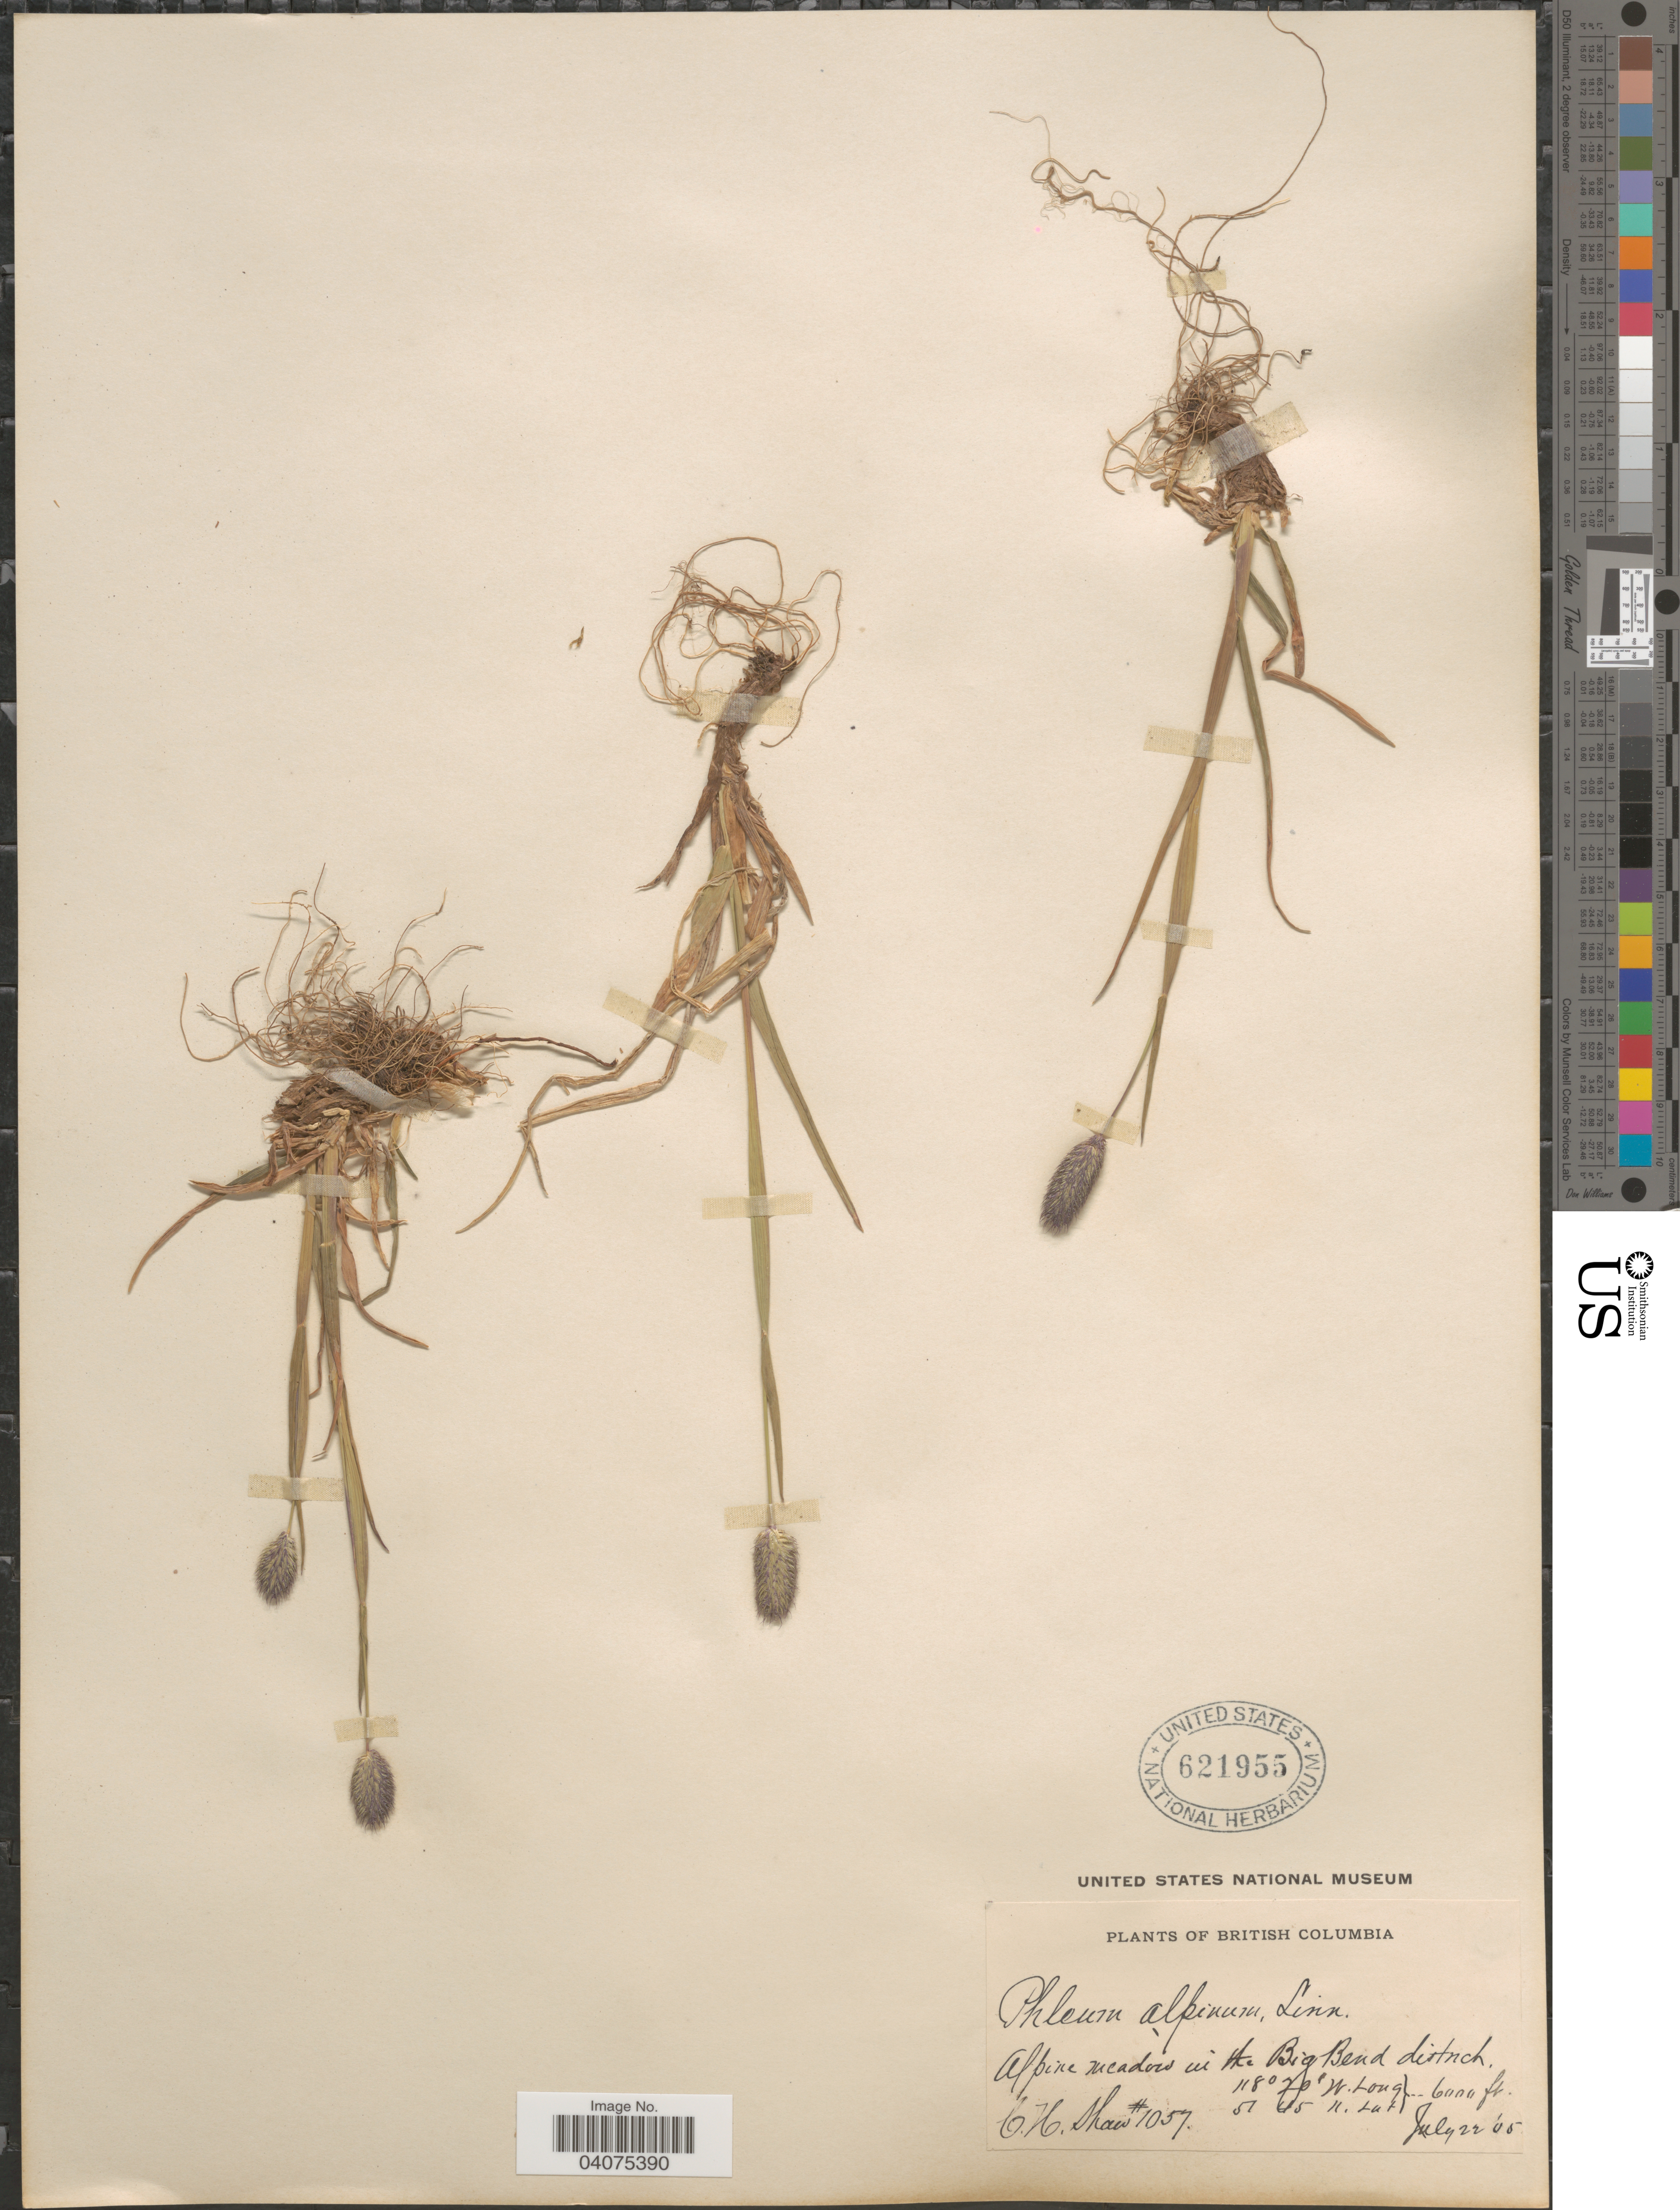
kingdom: Plantae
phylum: Tracheophyta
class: Liliopsida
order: Poales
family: Poaceae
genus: Phleum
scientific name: Phleum alpinum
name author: L.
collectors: C. H. Shaw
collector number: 1057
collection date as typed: Transcribed d/m/y: 22/7/5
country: Canada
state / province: British Columbia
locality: Alpine meadow in the Big Bend district.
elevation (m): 1829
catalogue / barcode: US 621955